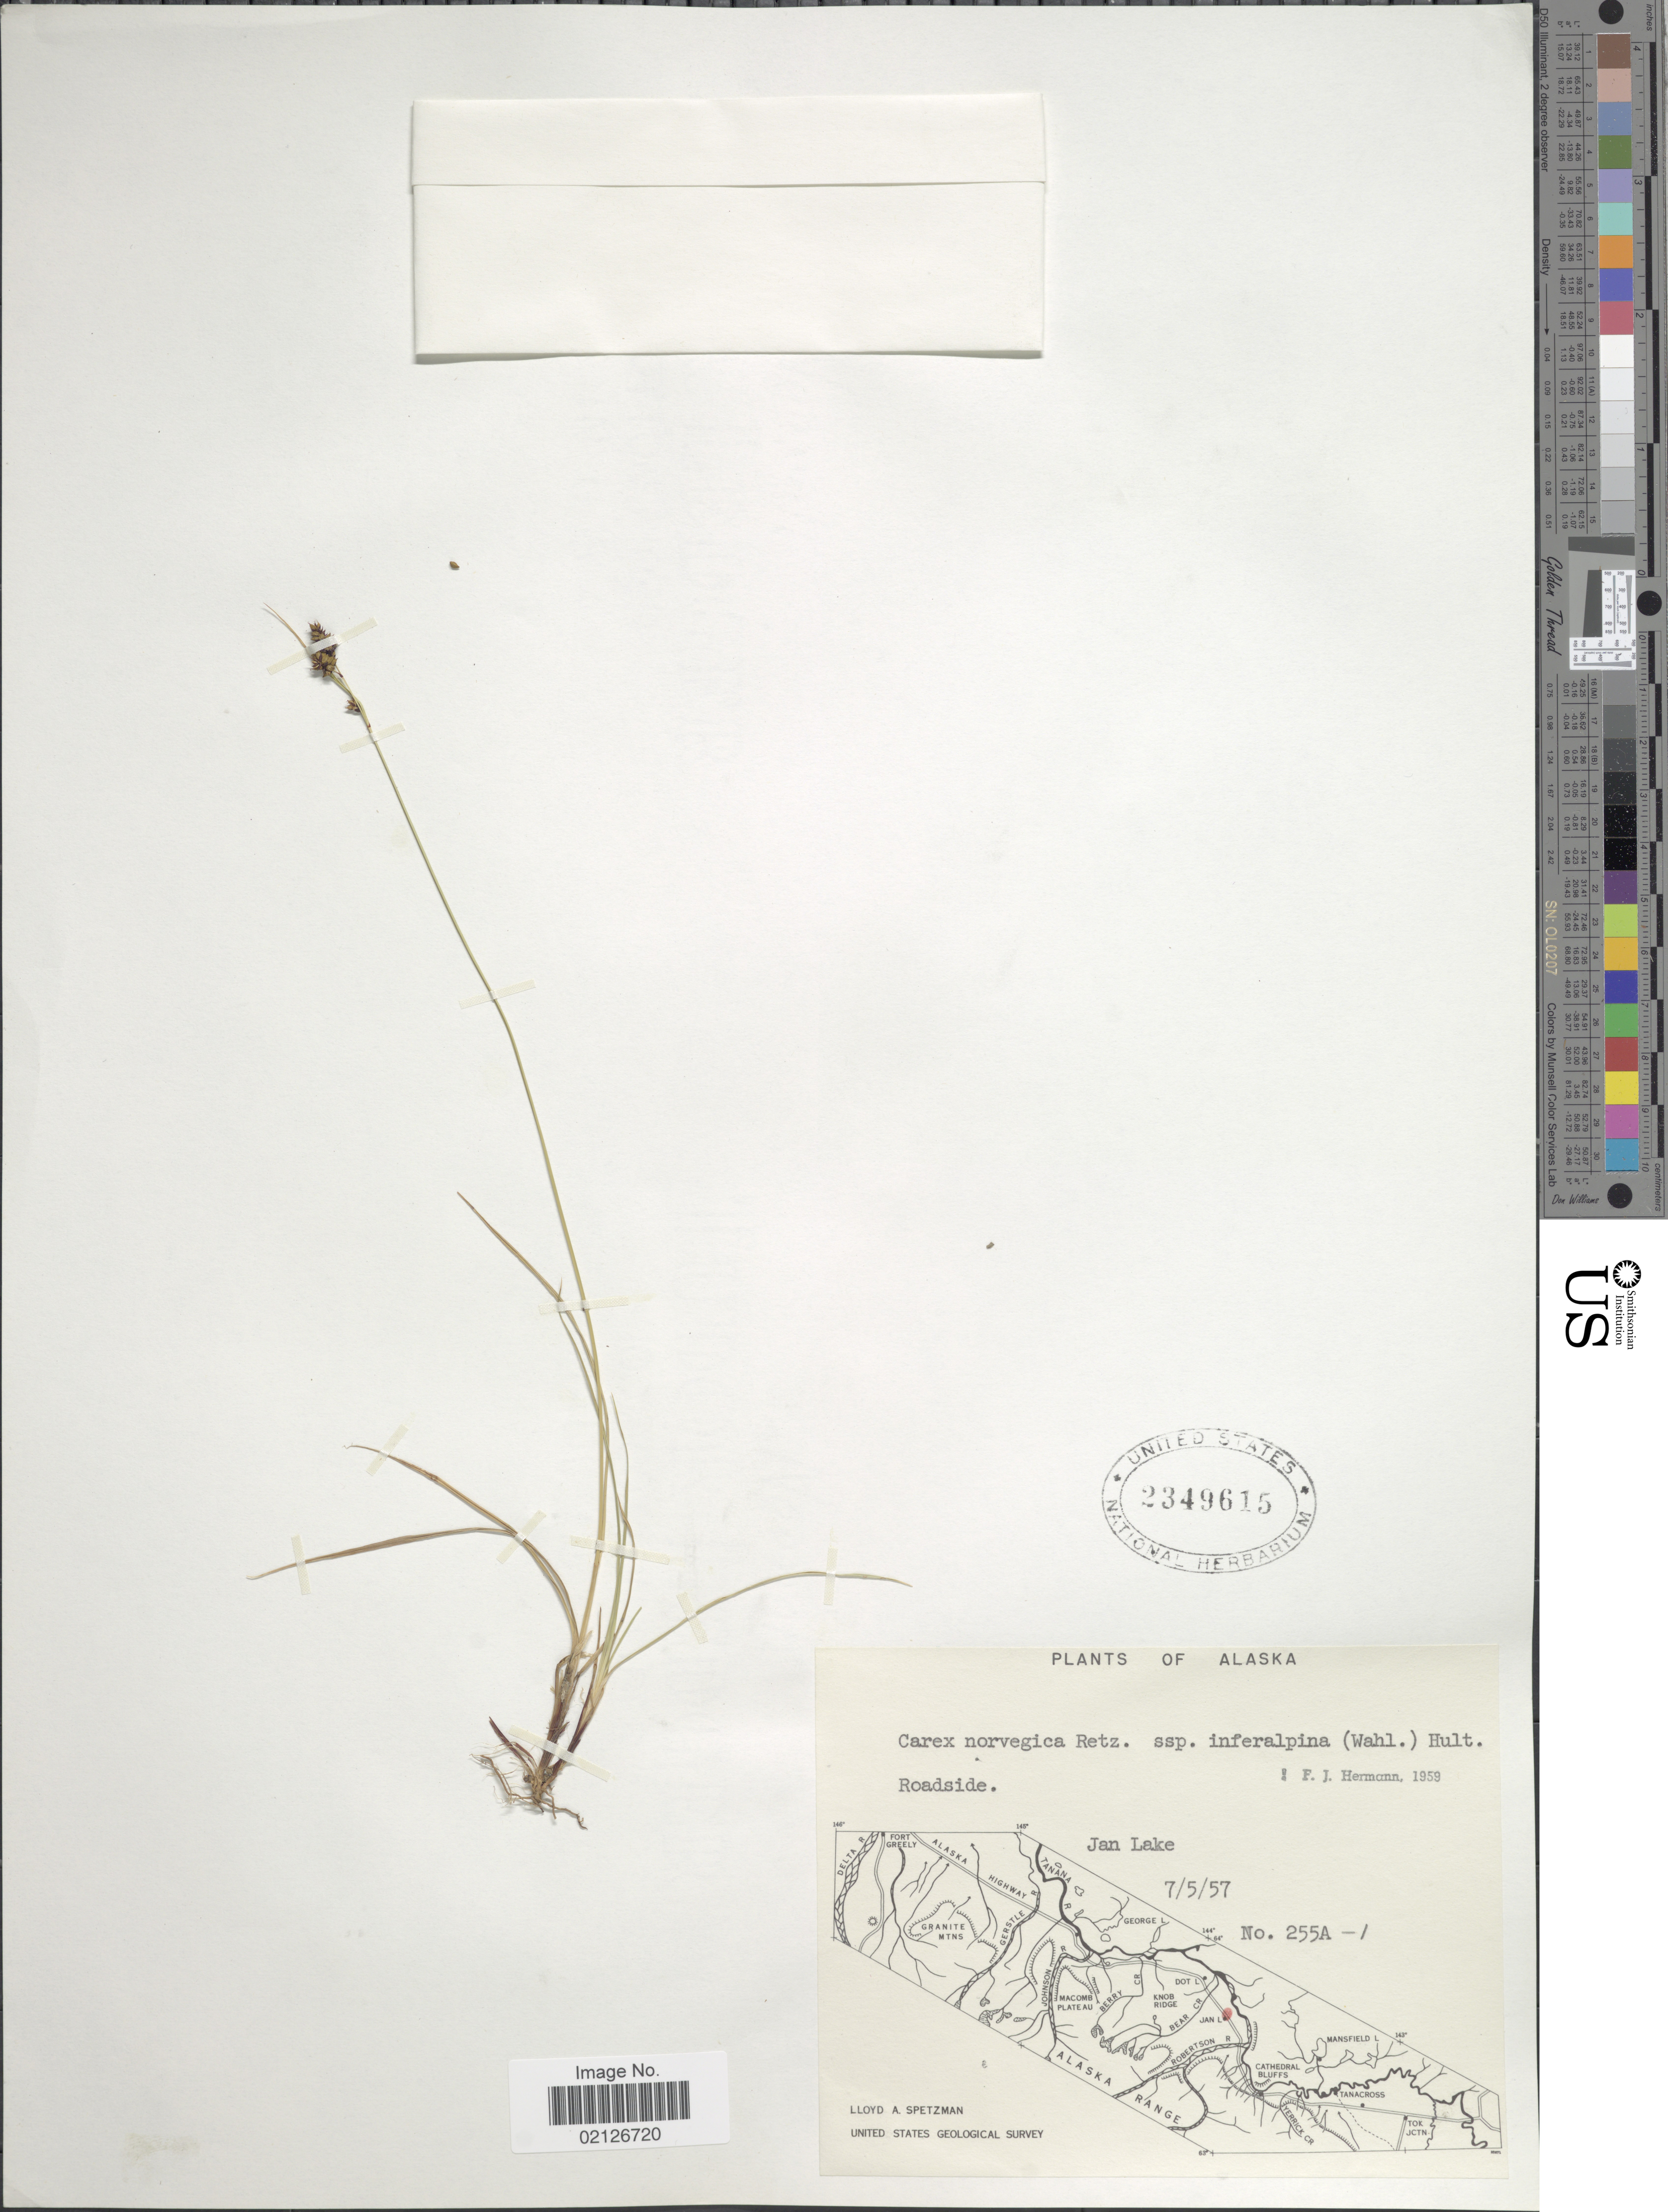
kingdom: Plantae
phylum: Tracheophyta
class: Liliopsida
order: Poales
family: Cyperaceae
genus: Carex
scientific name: Carex norvegica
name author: Retz.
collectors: L. Spetzman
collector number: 255A-1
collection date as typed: Transcribed d/m/y: 5/7/57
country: United States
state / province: Alaska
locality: Roadside, Jane Lake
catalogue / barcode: US 2349615